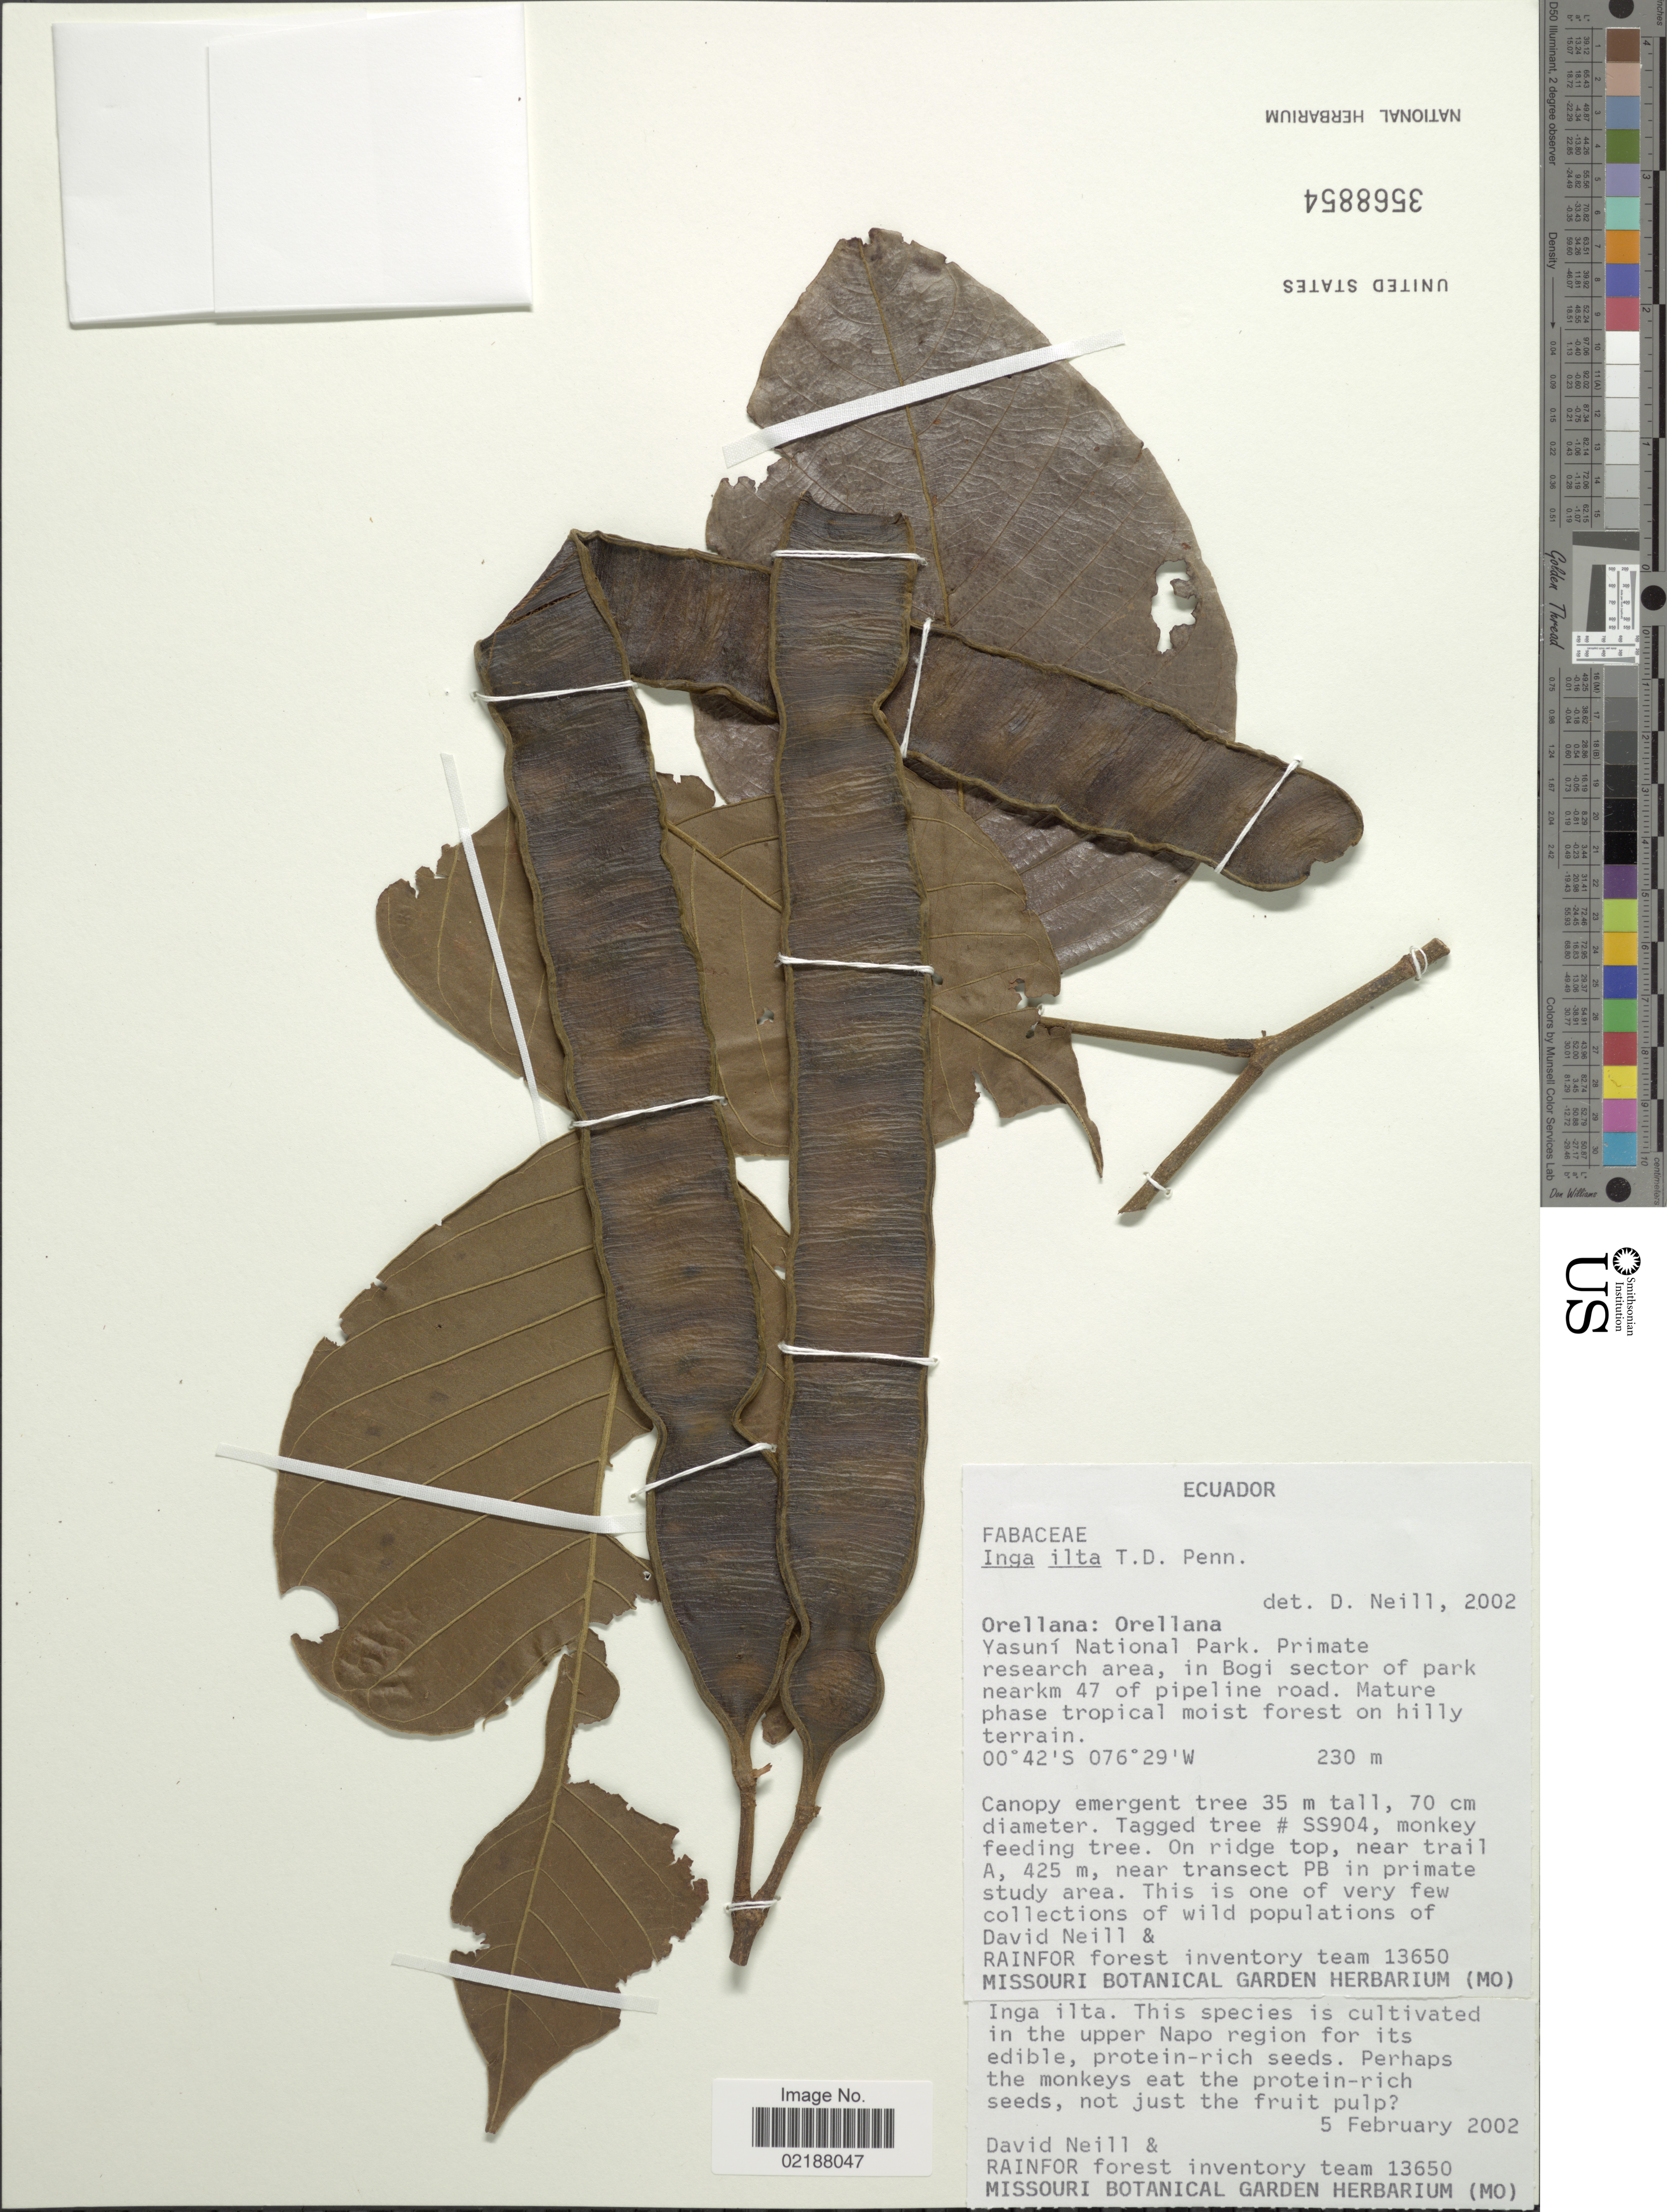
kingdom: Plantae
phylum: Tracheophyta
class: Magnoliopsida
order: Fabales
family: Fabaceae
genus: Inga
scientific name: Inga ilta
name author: T.D. Penn.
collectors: D. A. Neill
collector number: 13650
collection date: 2002-02-05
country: Ecuador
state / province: Orellana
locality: Orellana: Orellana. Yasuní National Park. Primate research area, in Bogi sector of park near km 47 of pipeline road.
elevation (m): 230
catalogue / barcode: US 3568854